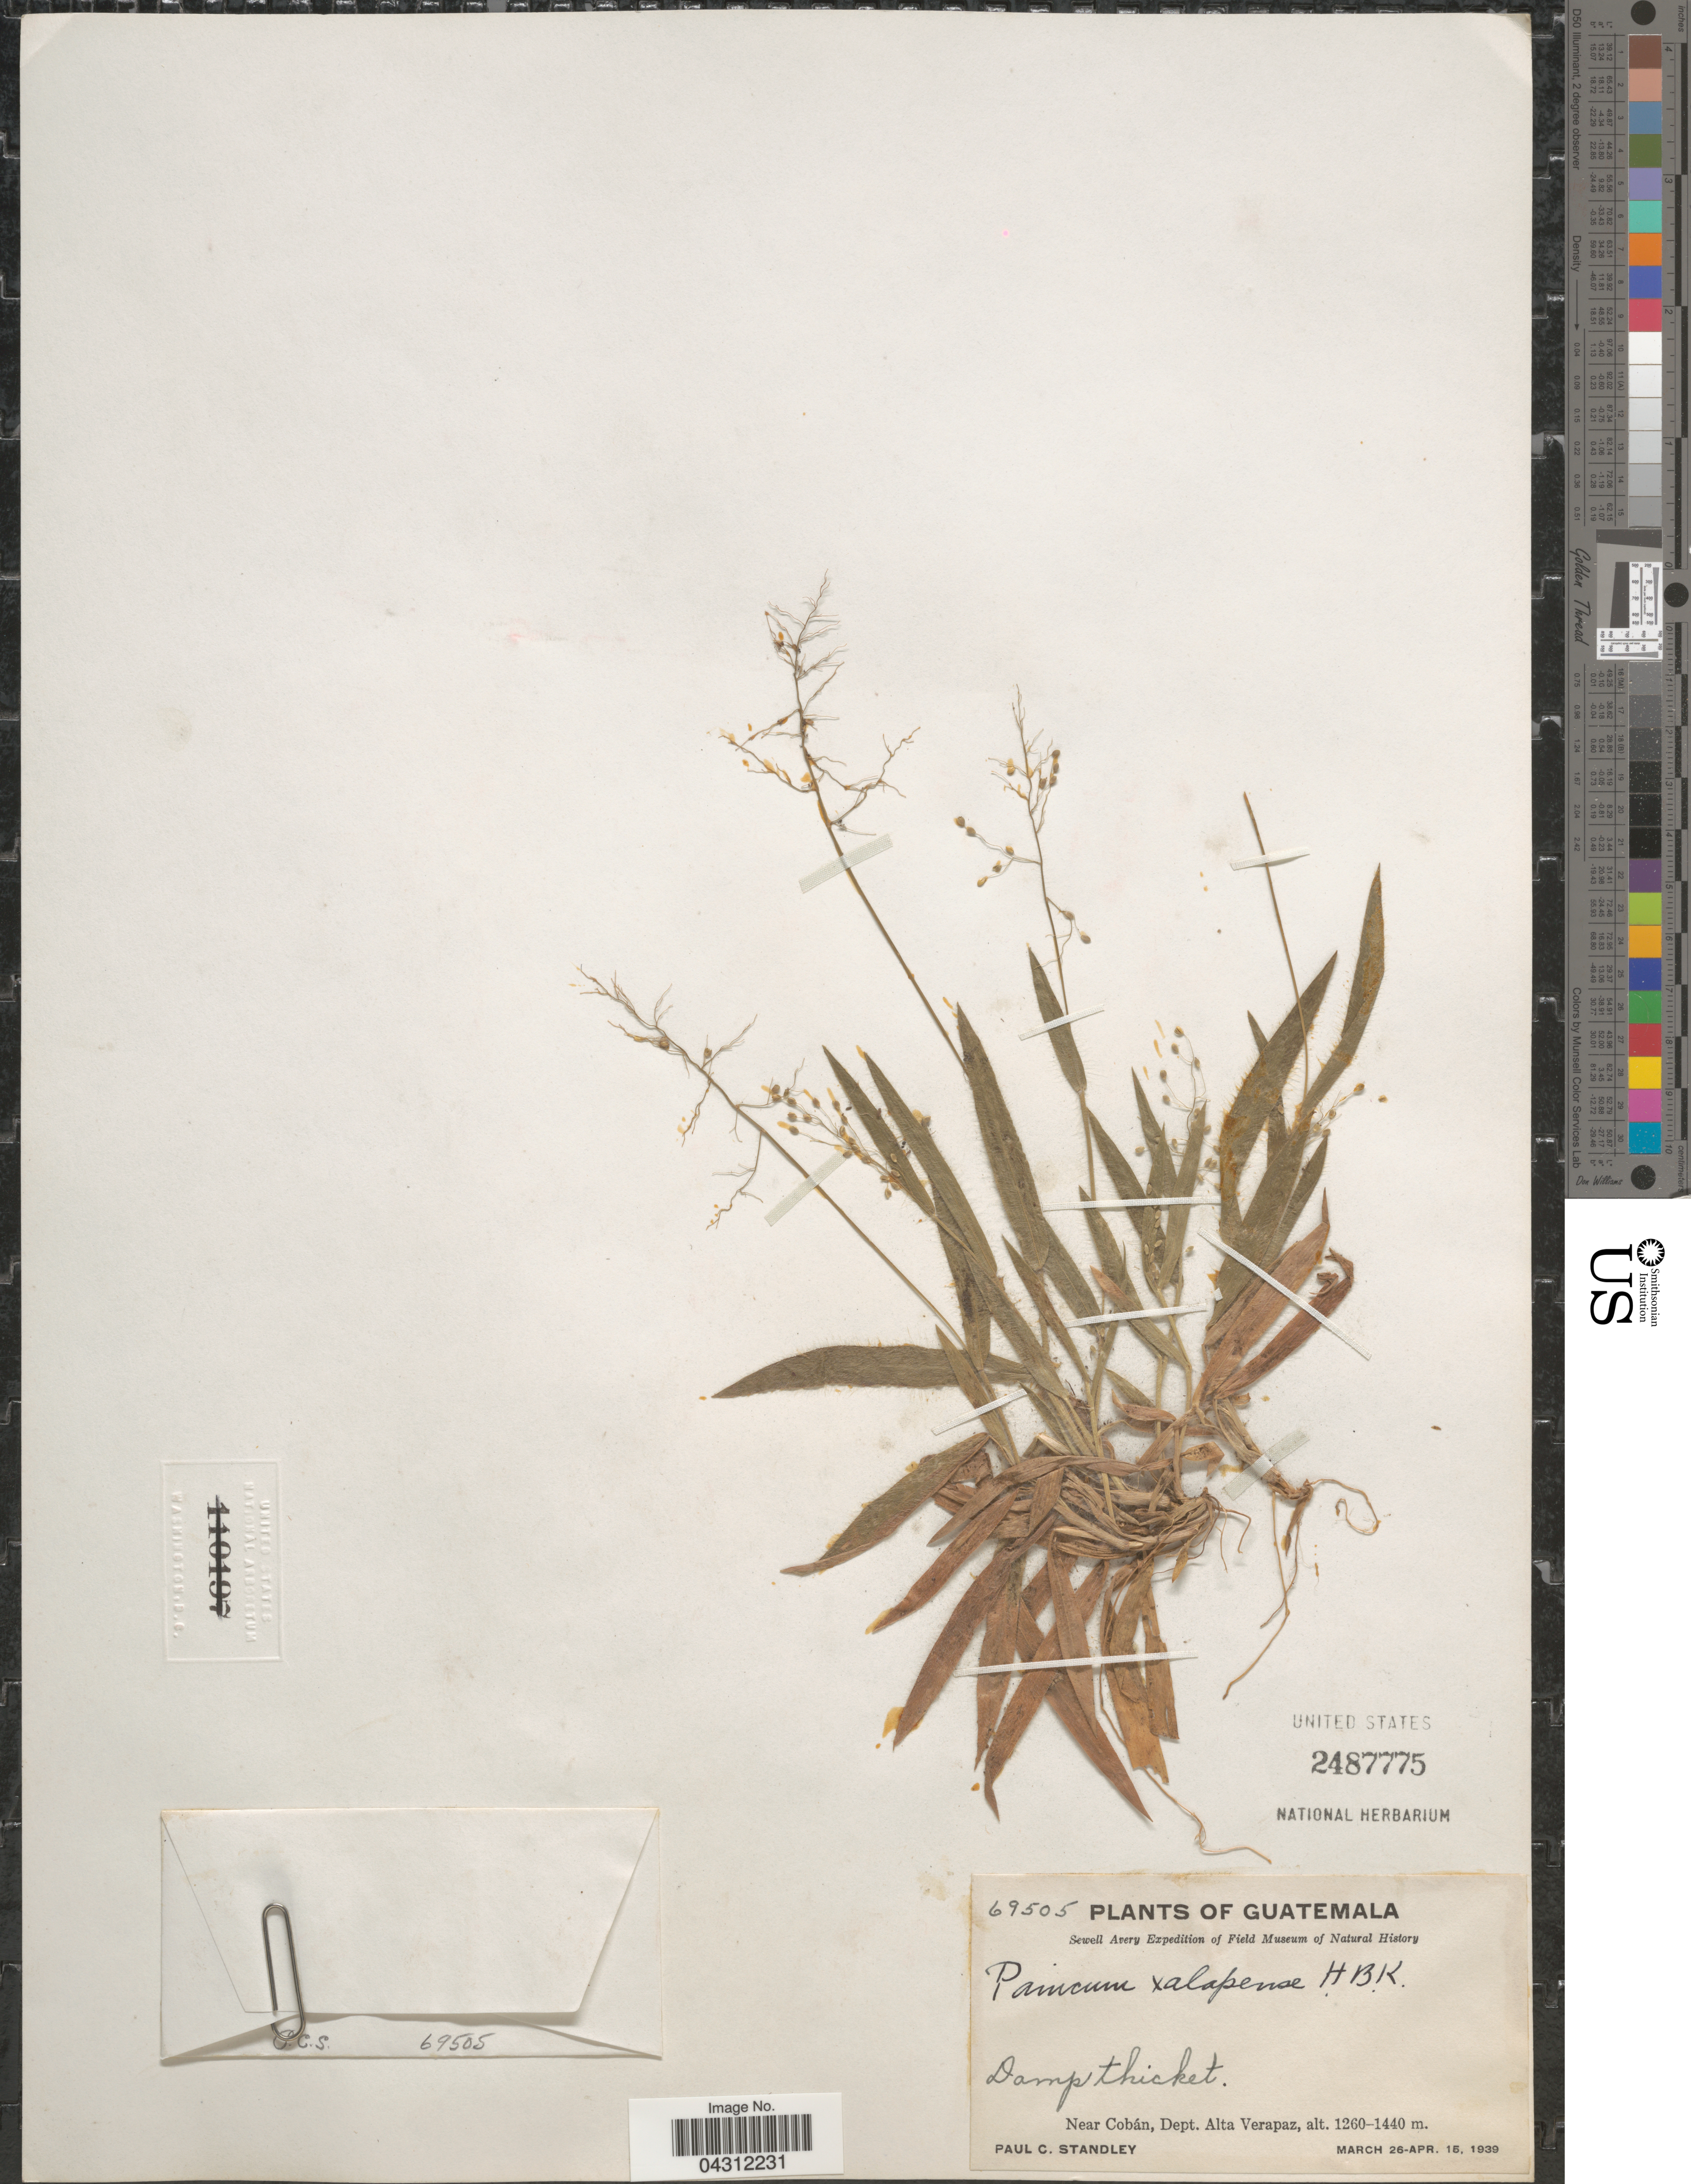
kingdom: Plantae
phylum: Tracheophyta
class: Liliopsida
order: Poales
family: Poaceae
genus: Dichanthelium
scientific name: Dichanthelium laxiflorum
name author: (Lam.) Gould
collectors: P. C. Standley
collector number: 69505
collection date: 1939-03-26/1939-04-15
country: Guatemala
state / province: Alta Verapaz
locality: Sewell Avery Expedition. Near Cobán, Dept. Alta Verapaz.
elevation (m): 1260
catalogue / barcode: US 2487775